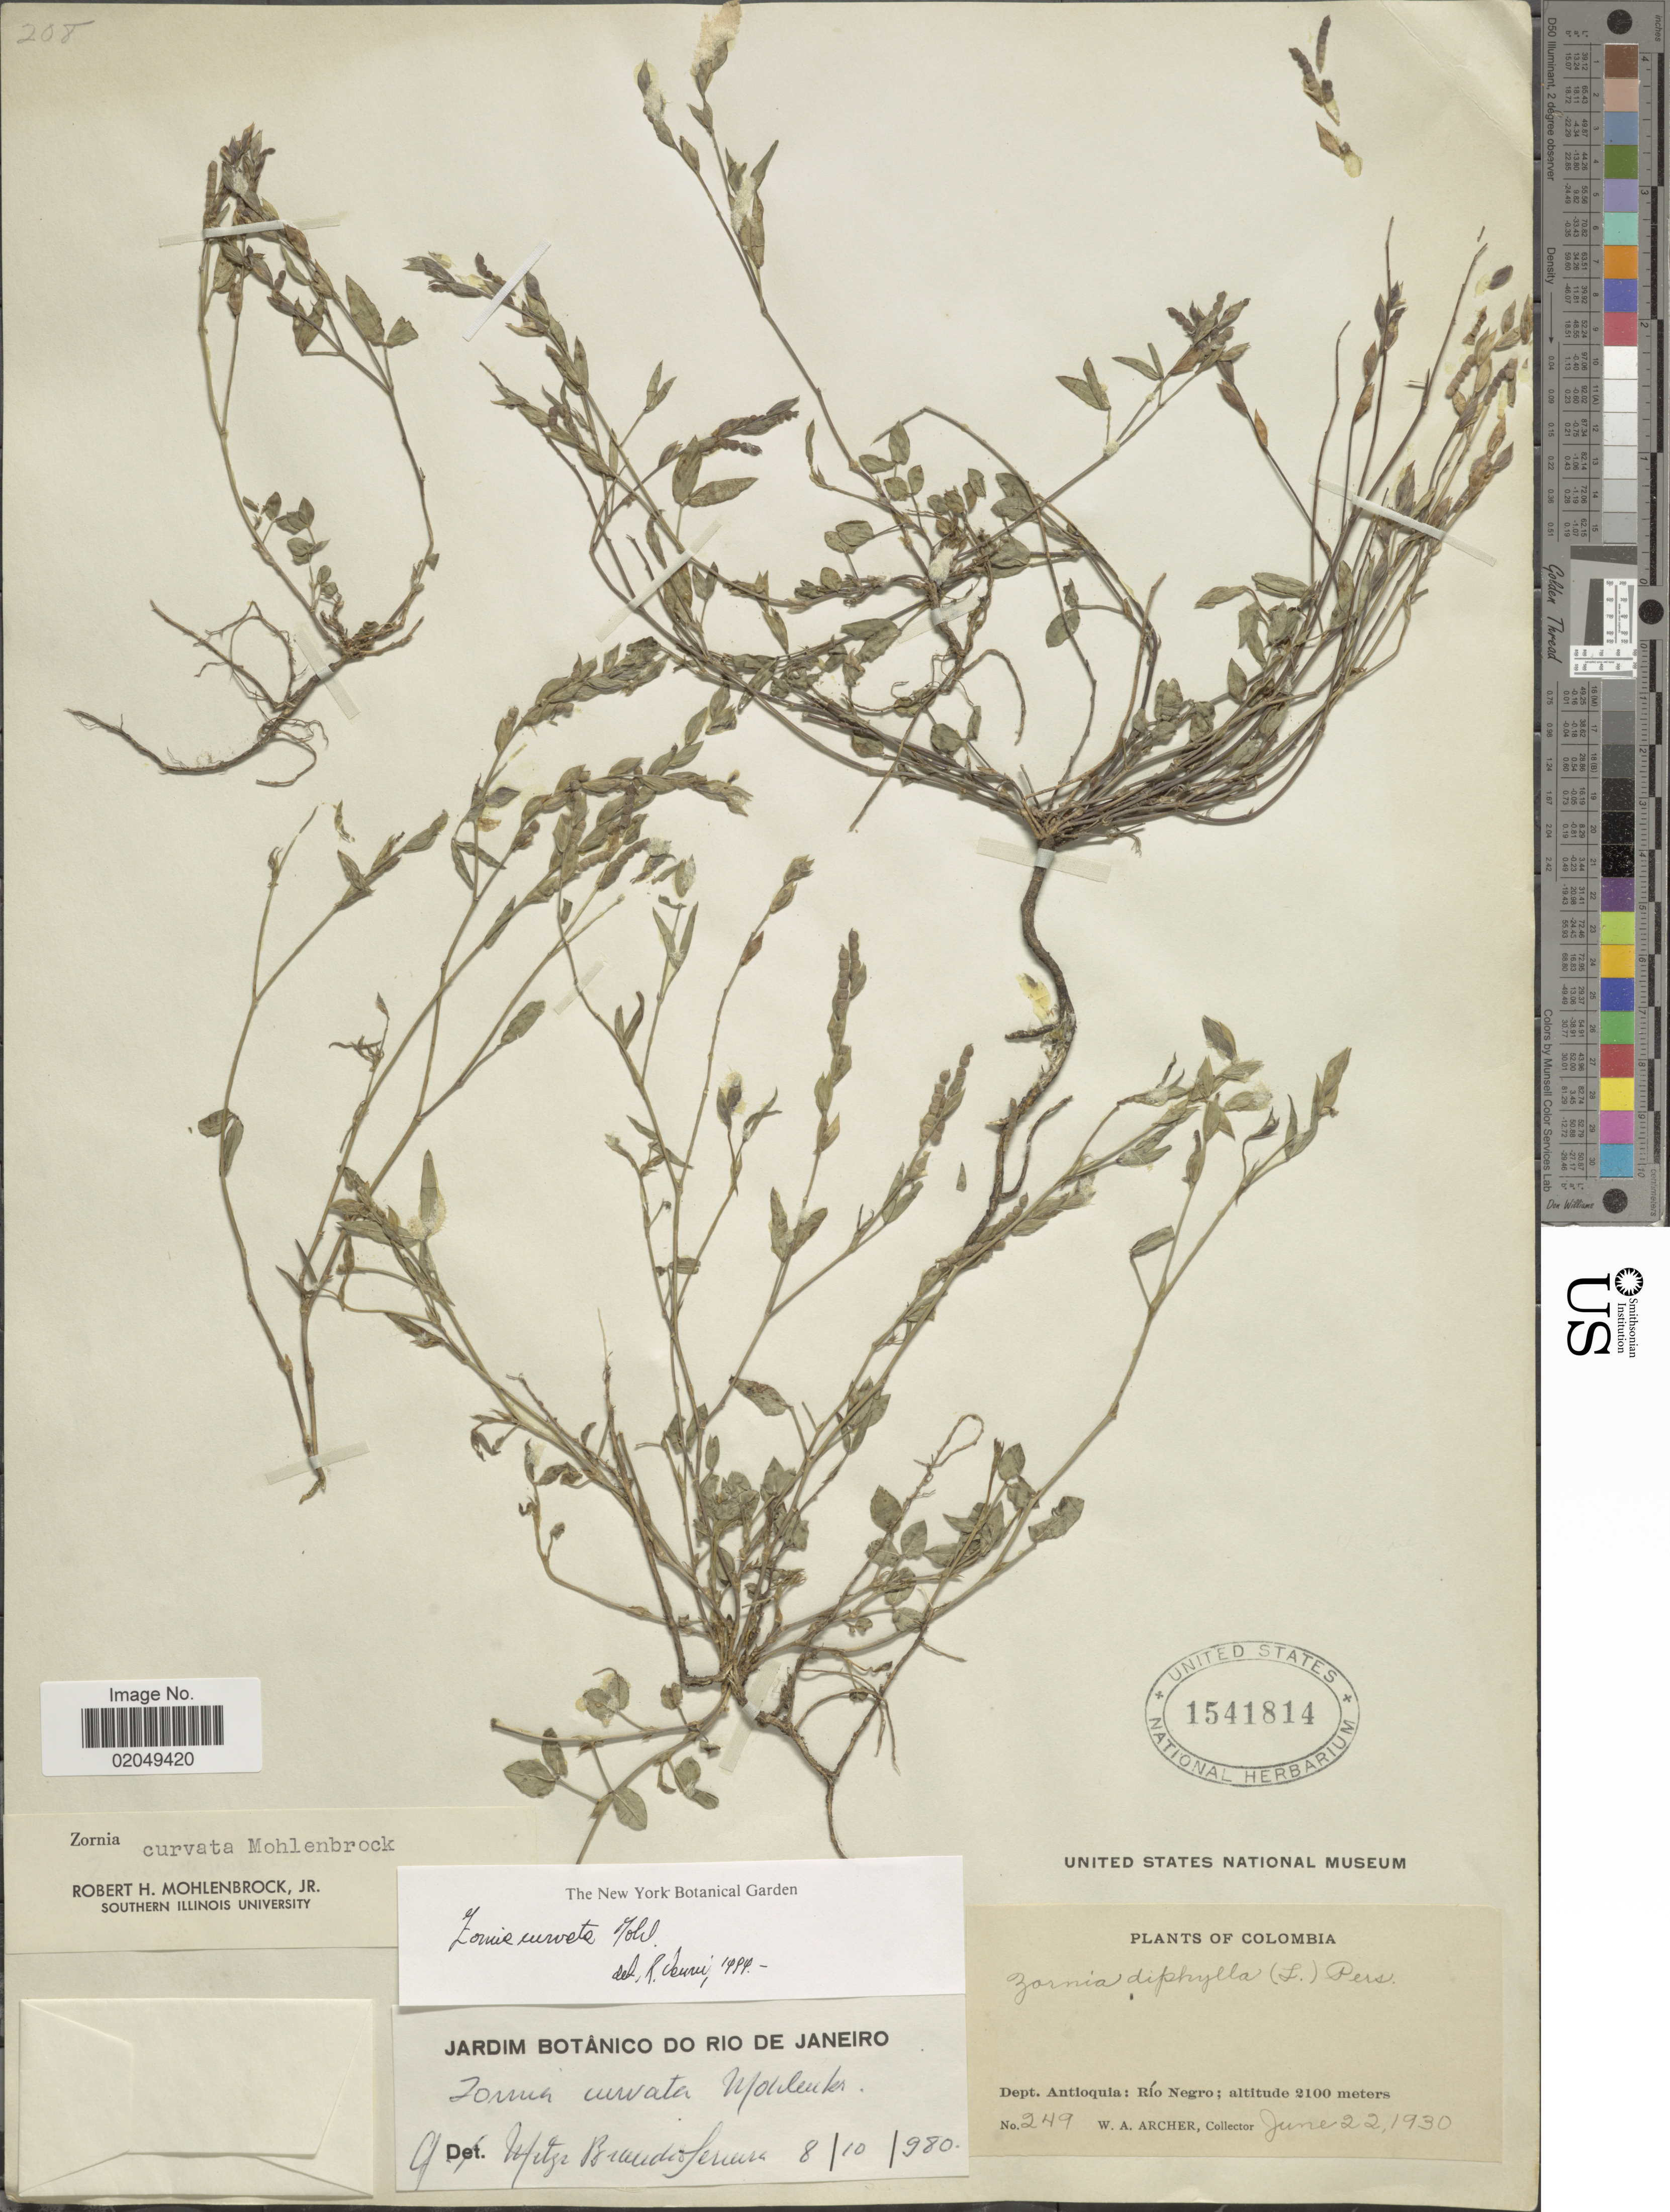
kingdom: Plantae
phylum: Tracheophyta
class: Magnoliopsida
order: Fabales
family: Fabaceae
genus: Zornia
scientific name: Zornia curvata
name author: Mohlenbr.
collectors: W. A. Archer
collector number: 249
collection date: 1930-06-22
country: Colombia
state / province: Antioquia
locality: Rio Negro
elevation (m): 2100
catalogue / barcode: US 1541814